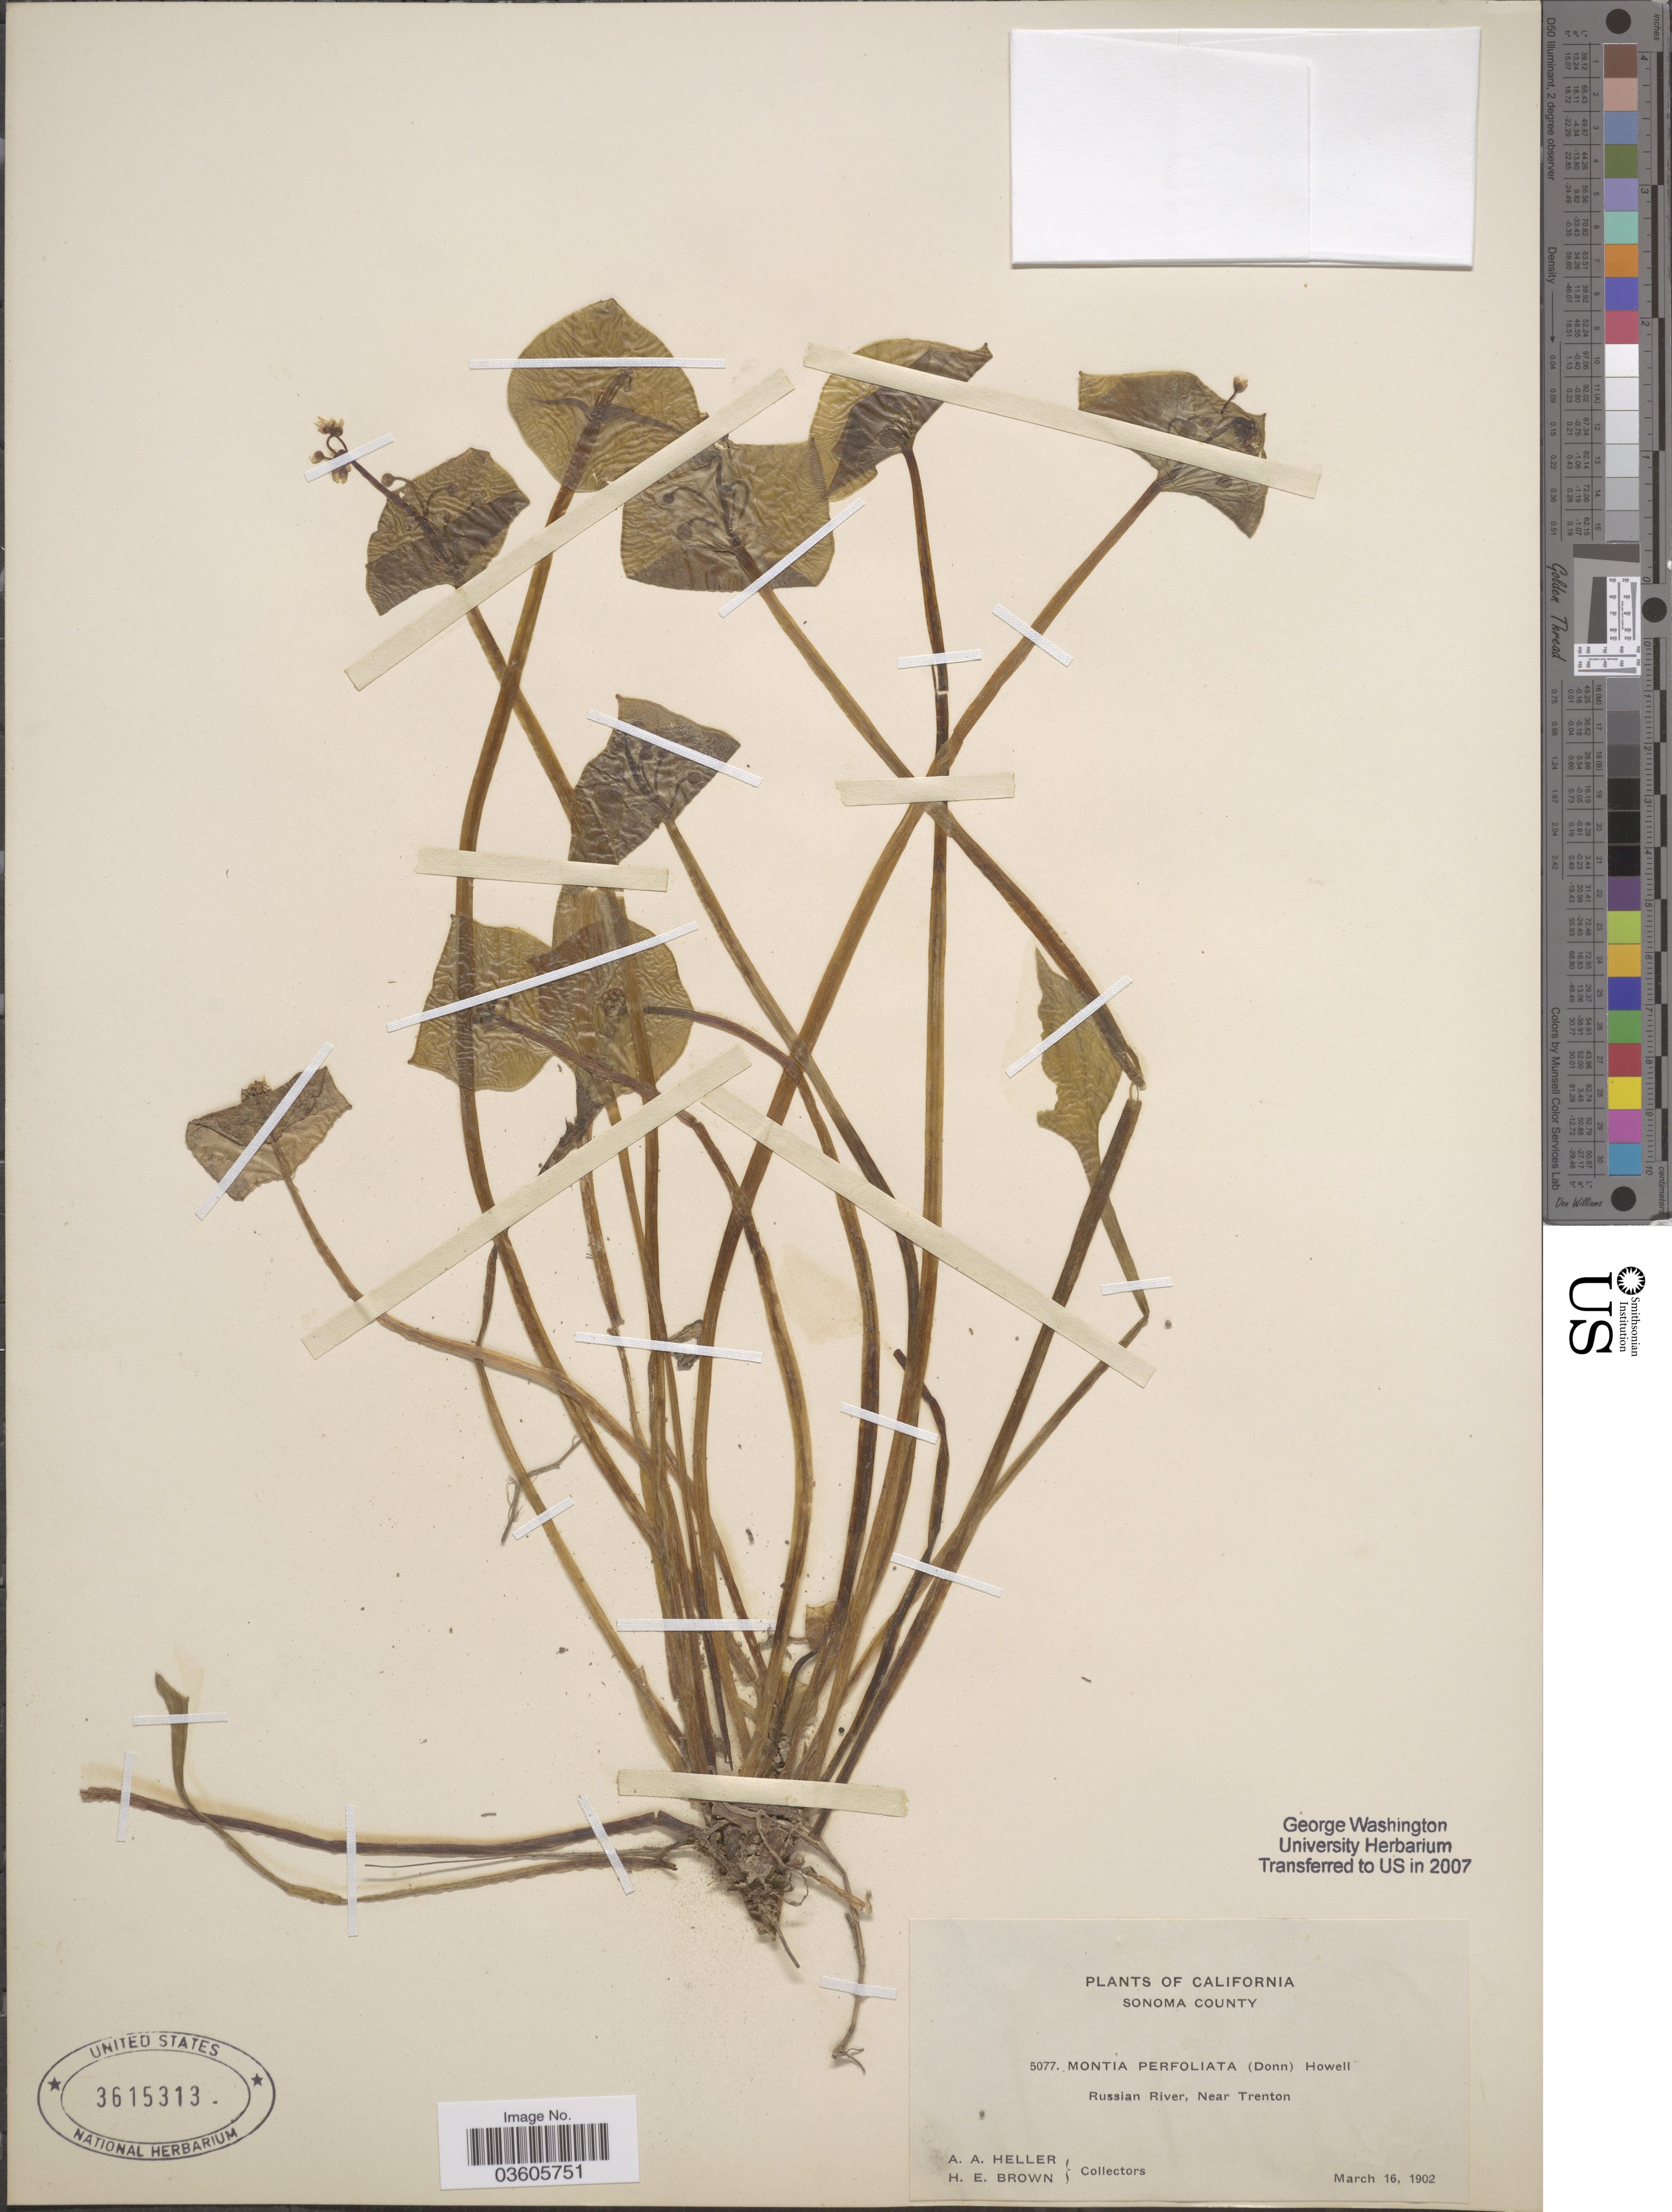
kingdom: Plantae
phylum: Tracheophyta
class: Magnoliopsida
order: Caryophyllales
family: Montiaceae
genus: Montia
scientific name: Montia sp.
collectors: A. A. Heller & H. E. Brown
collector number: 5077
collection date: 1902-03-16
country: United States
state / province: California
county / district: Sonoma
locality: Sonoma County. Russian River, Near Trenton.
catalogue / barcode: US 3615313